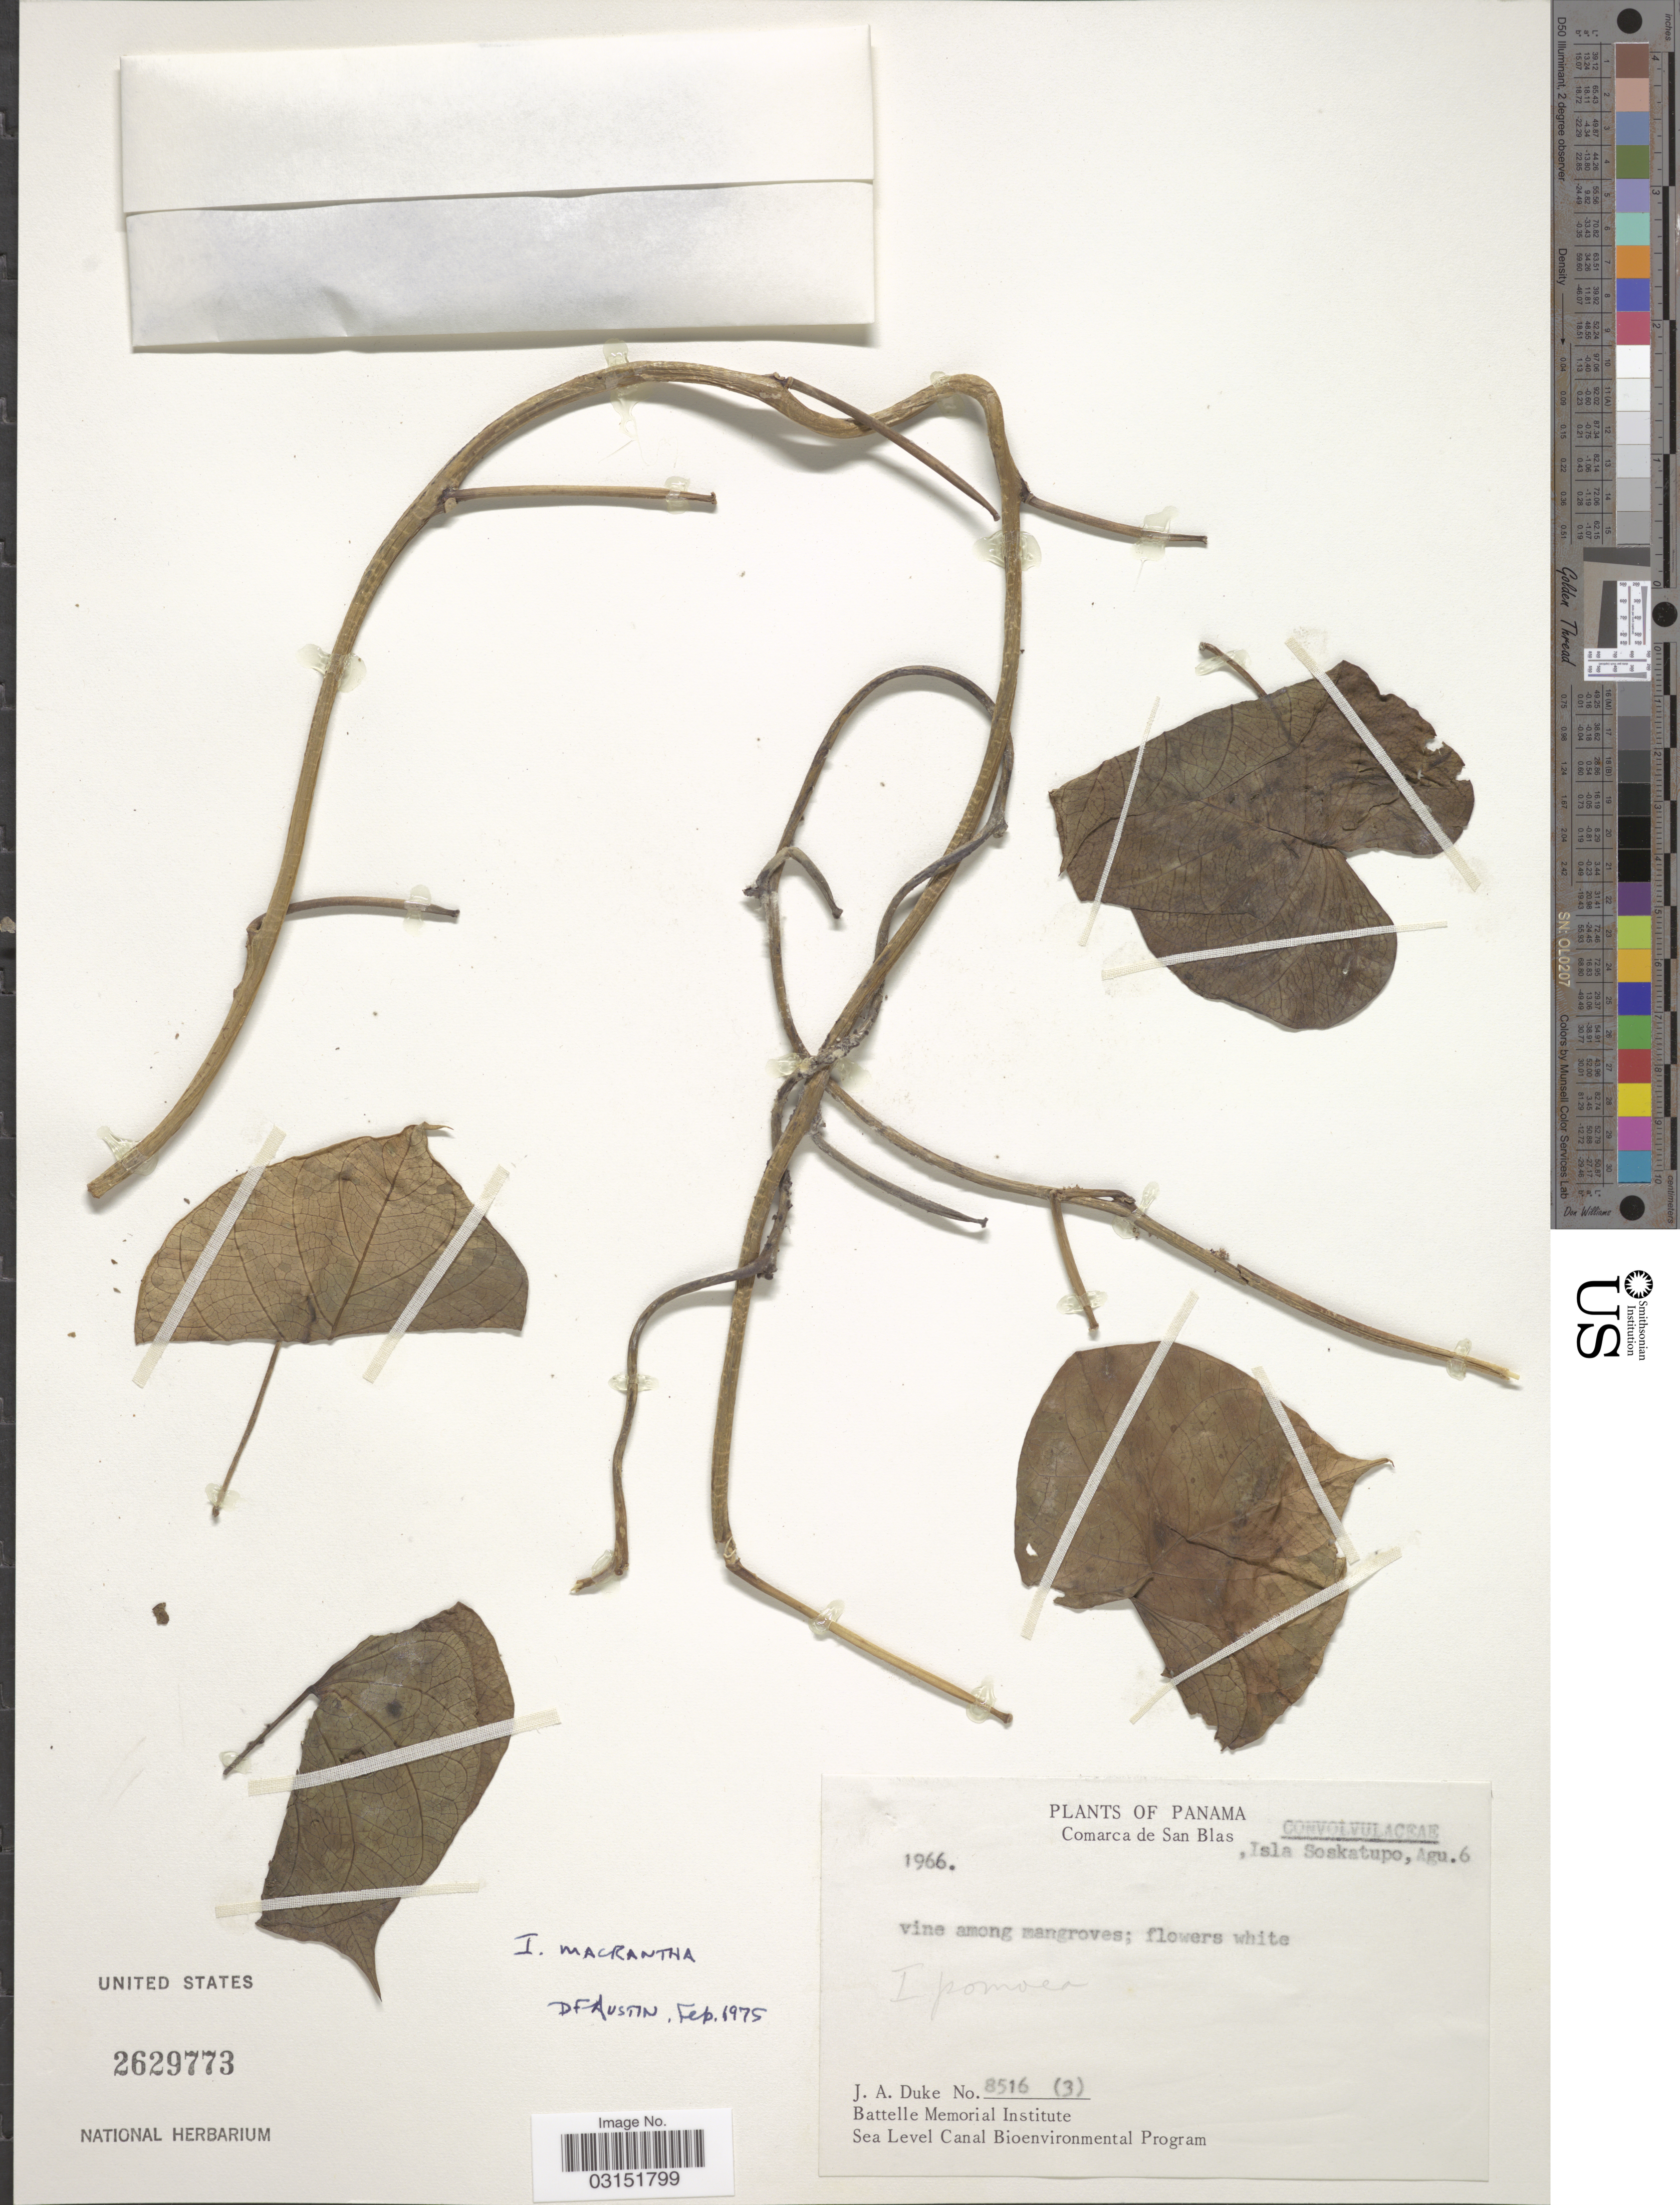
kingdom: Plantae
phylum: Tracheophyta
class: Magnoliopsida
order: Solanales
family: Convolvulaceae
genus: Ipomoea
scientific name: Ipomoea violacea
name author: L.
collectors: J. A. Duke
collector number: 8516 (3)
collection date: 1966-08-06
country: Panama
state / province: Kuna Yala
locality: Comarca de San Blas, Isla Soskatupo.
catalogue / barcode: US 2629773